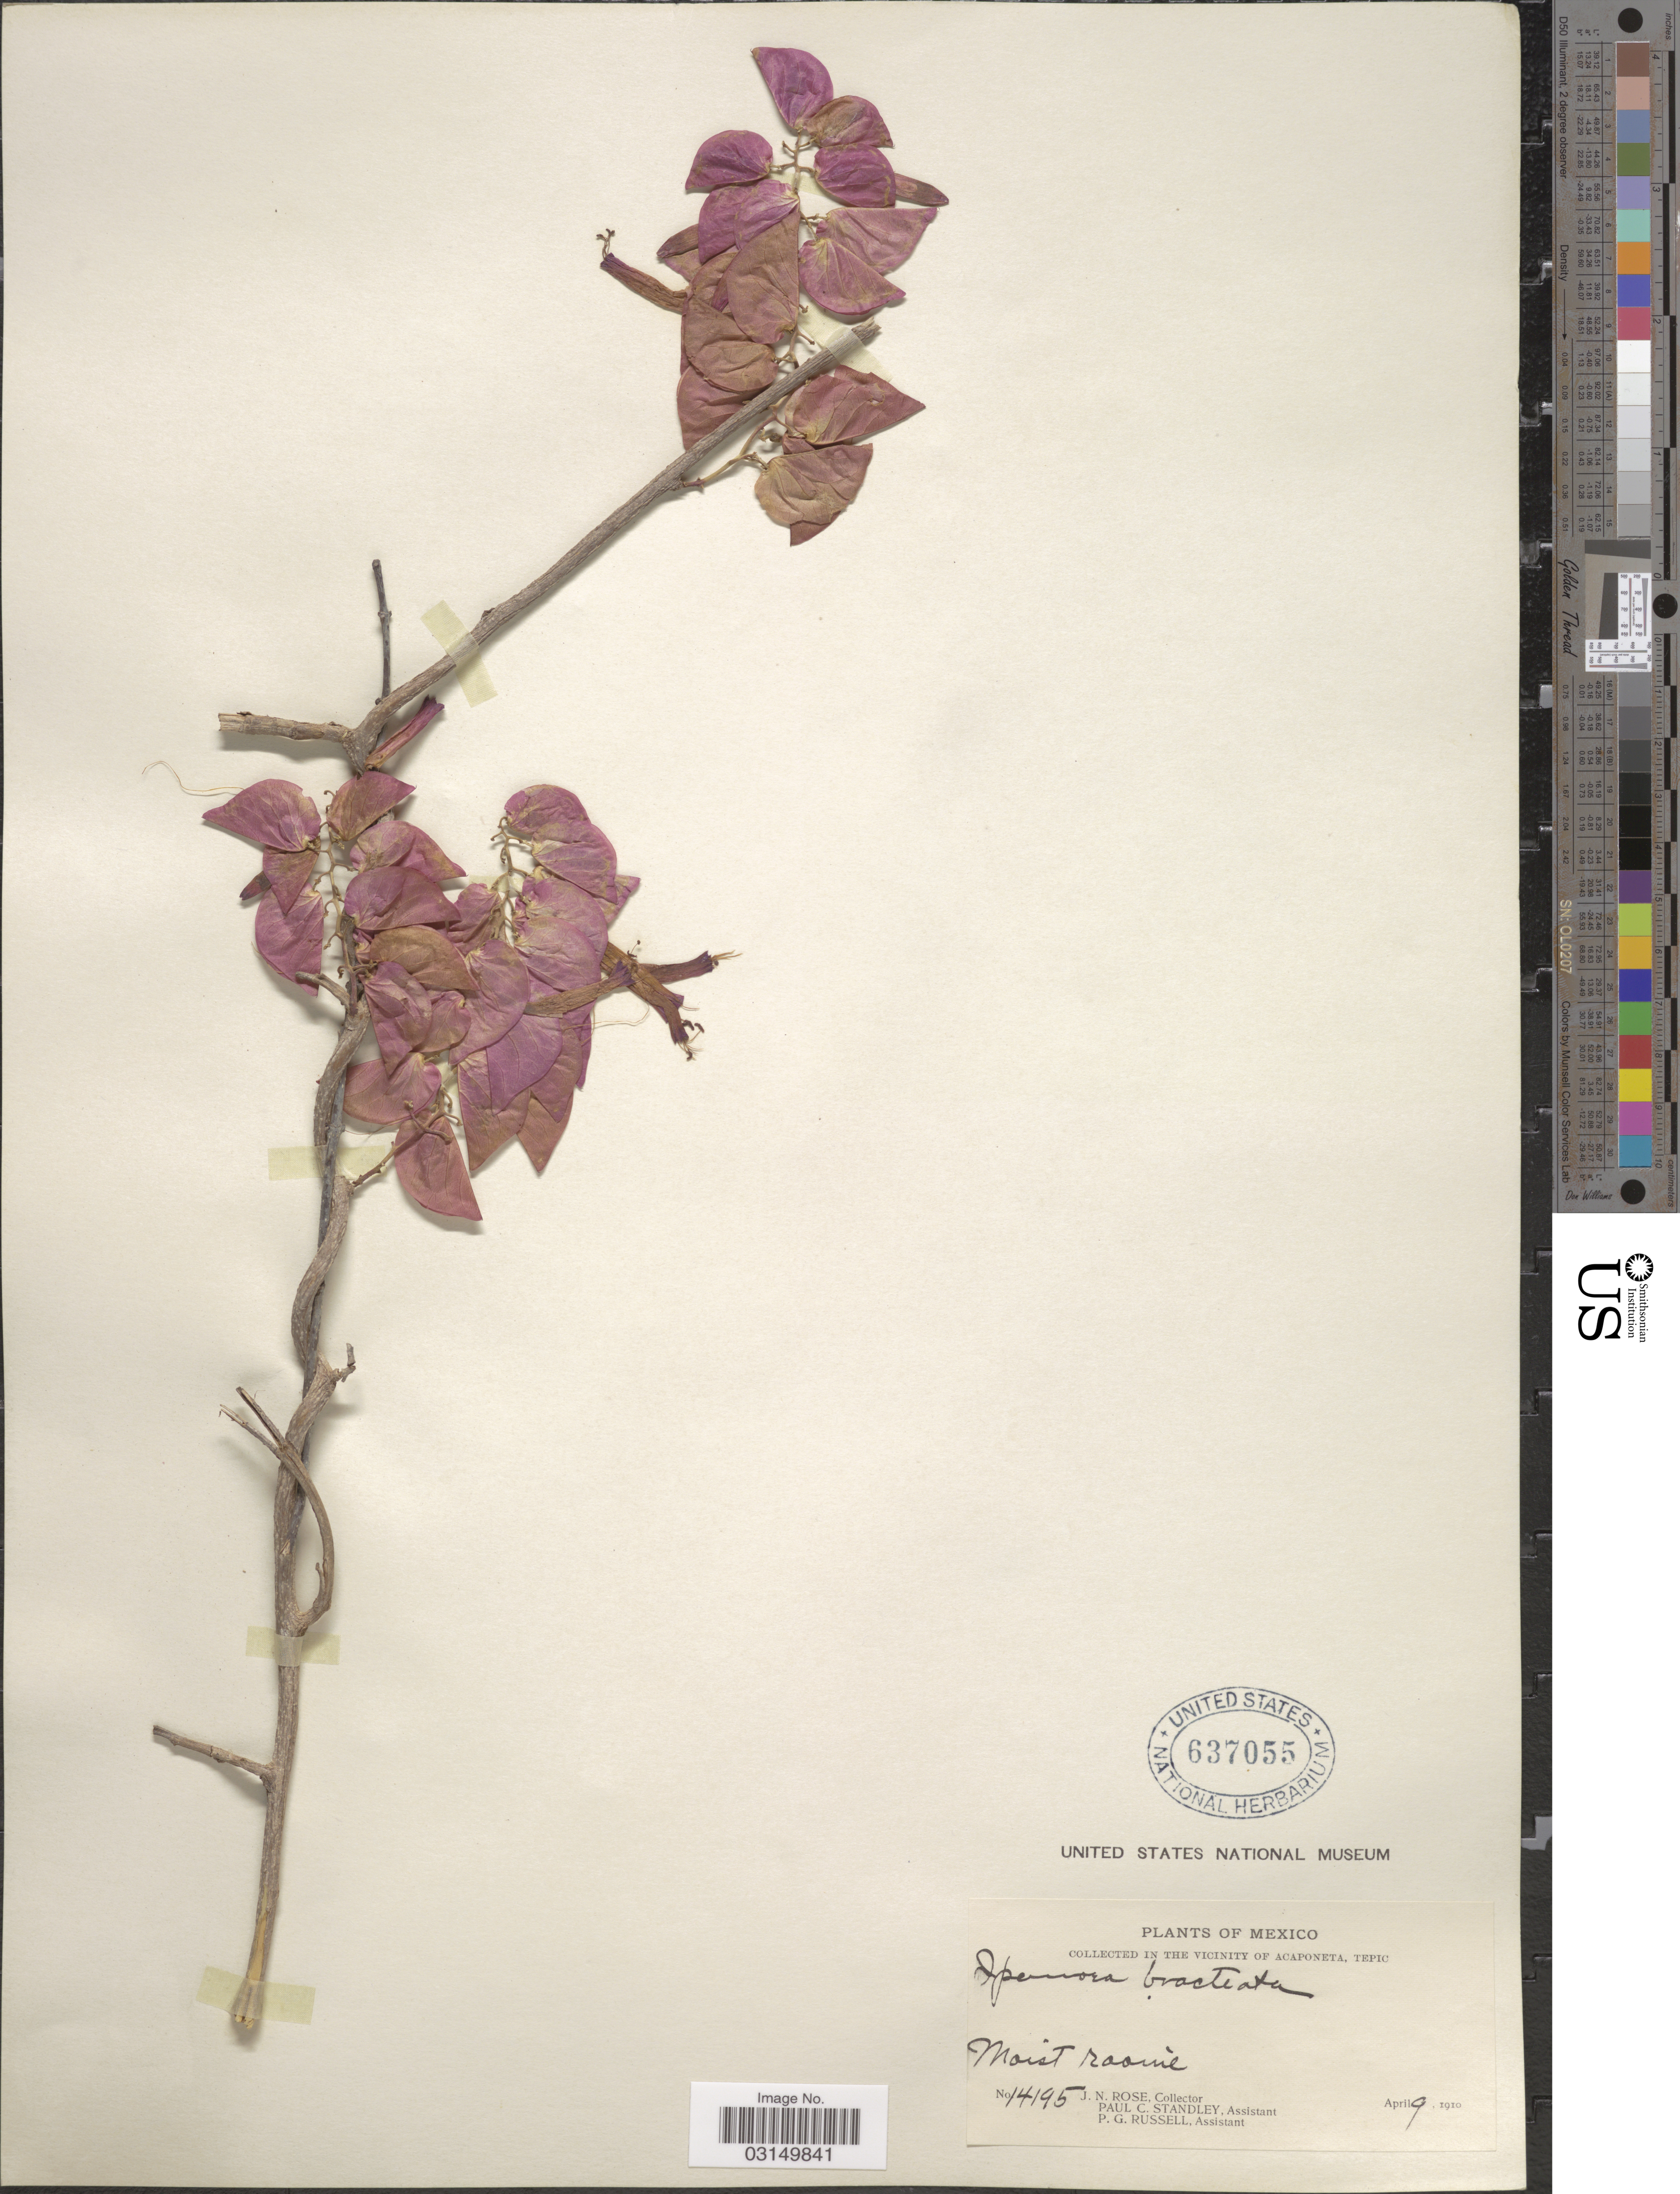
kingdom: Plantae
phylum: Tracheophyta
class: Magnoliopsida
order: Solanales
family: Convolvulaceae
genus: Ipomoea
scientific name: Ipomoea bracteata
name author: Cav.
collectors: J. N. Rose, P. C. Standley & P. G. Russell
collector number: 14195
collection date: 1910-04-09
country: Mexico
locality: In The Vicinity of Acaponeta, Tepic.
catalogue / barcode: US 637055